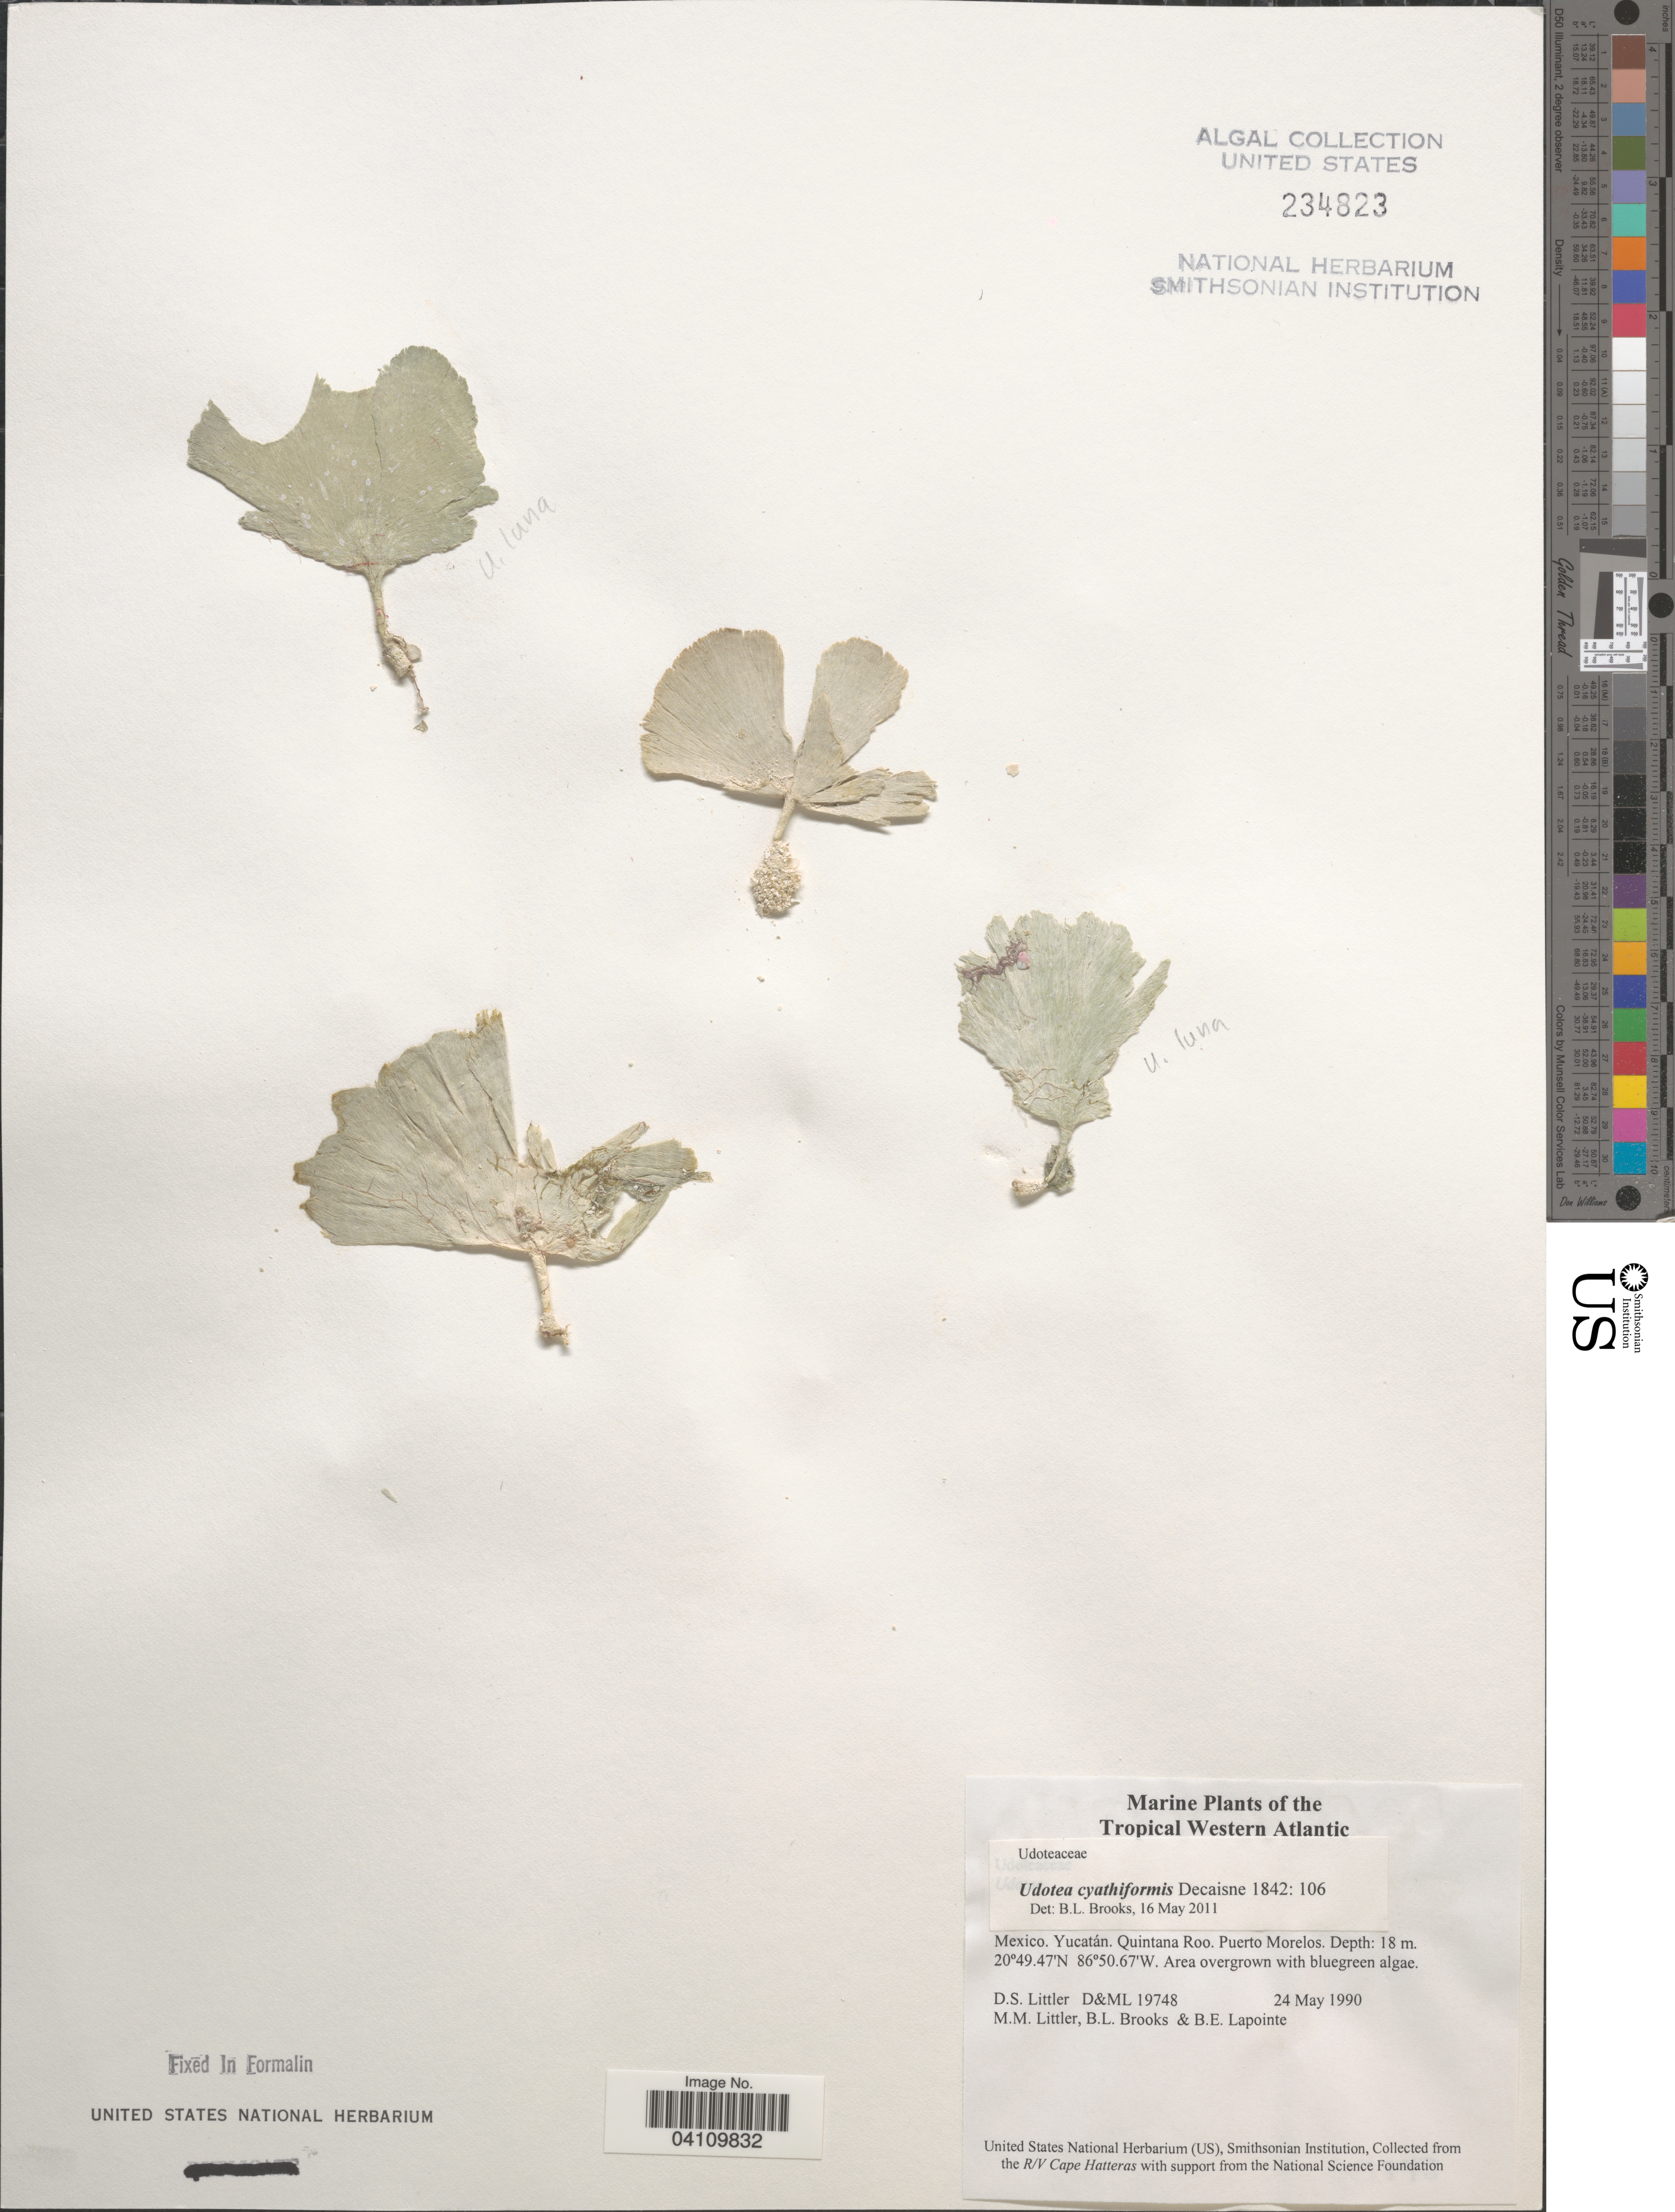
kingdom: Plantae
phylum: Chlorophyta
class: Ulvophyceae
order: Bryopsidales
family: Udoteaceae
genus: Udotea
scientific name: Udotea cyathiformis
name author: Decne.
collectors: D. S. Littler, B. Brooks & B. Lapointe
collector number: D&ML 19748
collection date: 1990-05-24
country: Mexico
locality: Tropical Western Atlantic. Yucatán. Quintana Roo. Puerto Morelos.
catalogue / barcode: US 234823